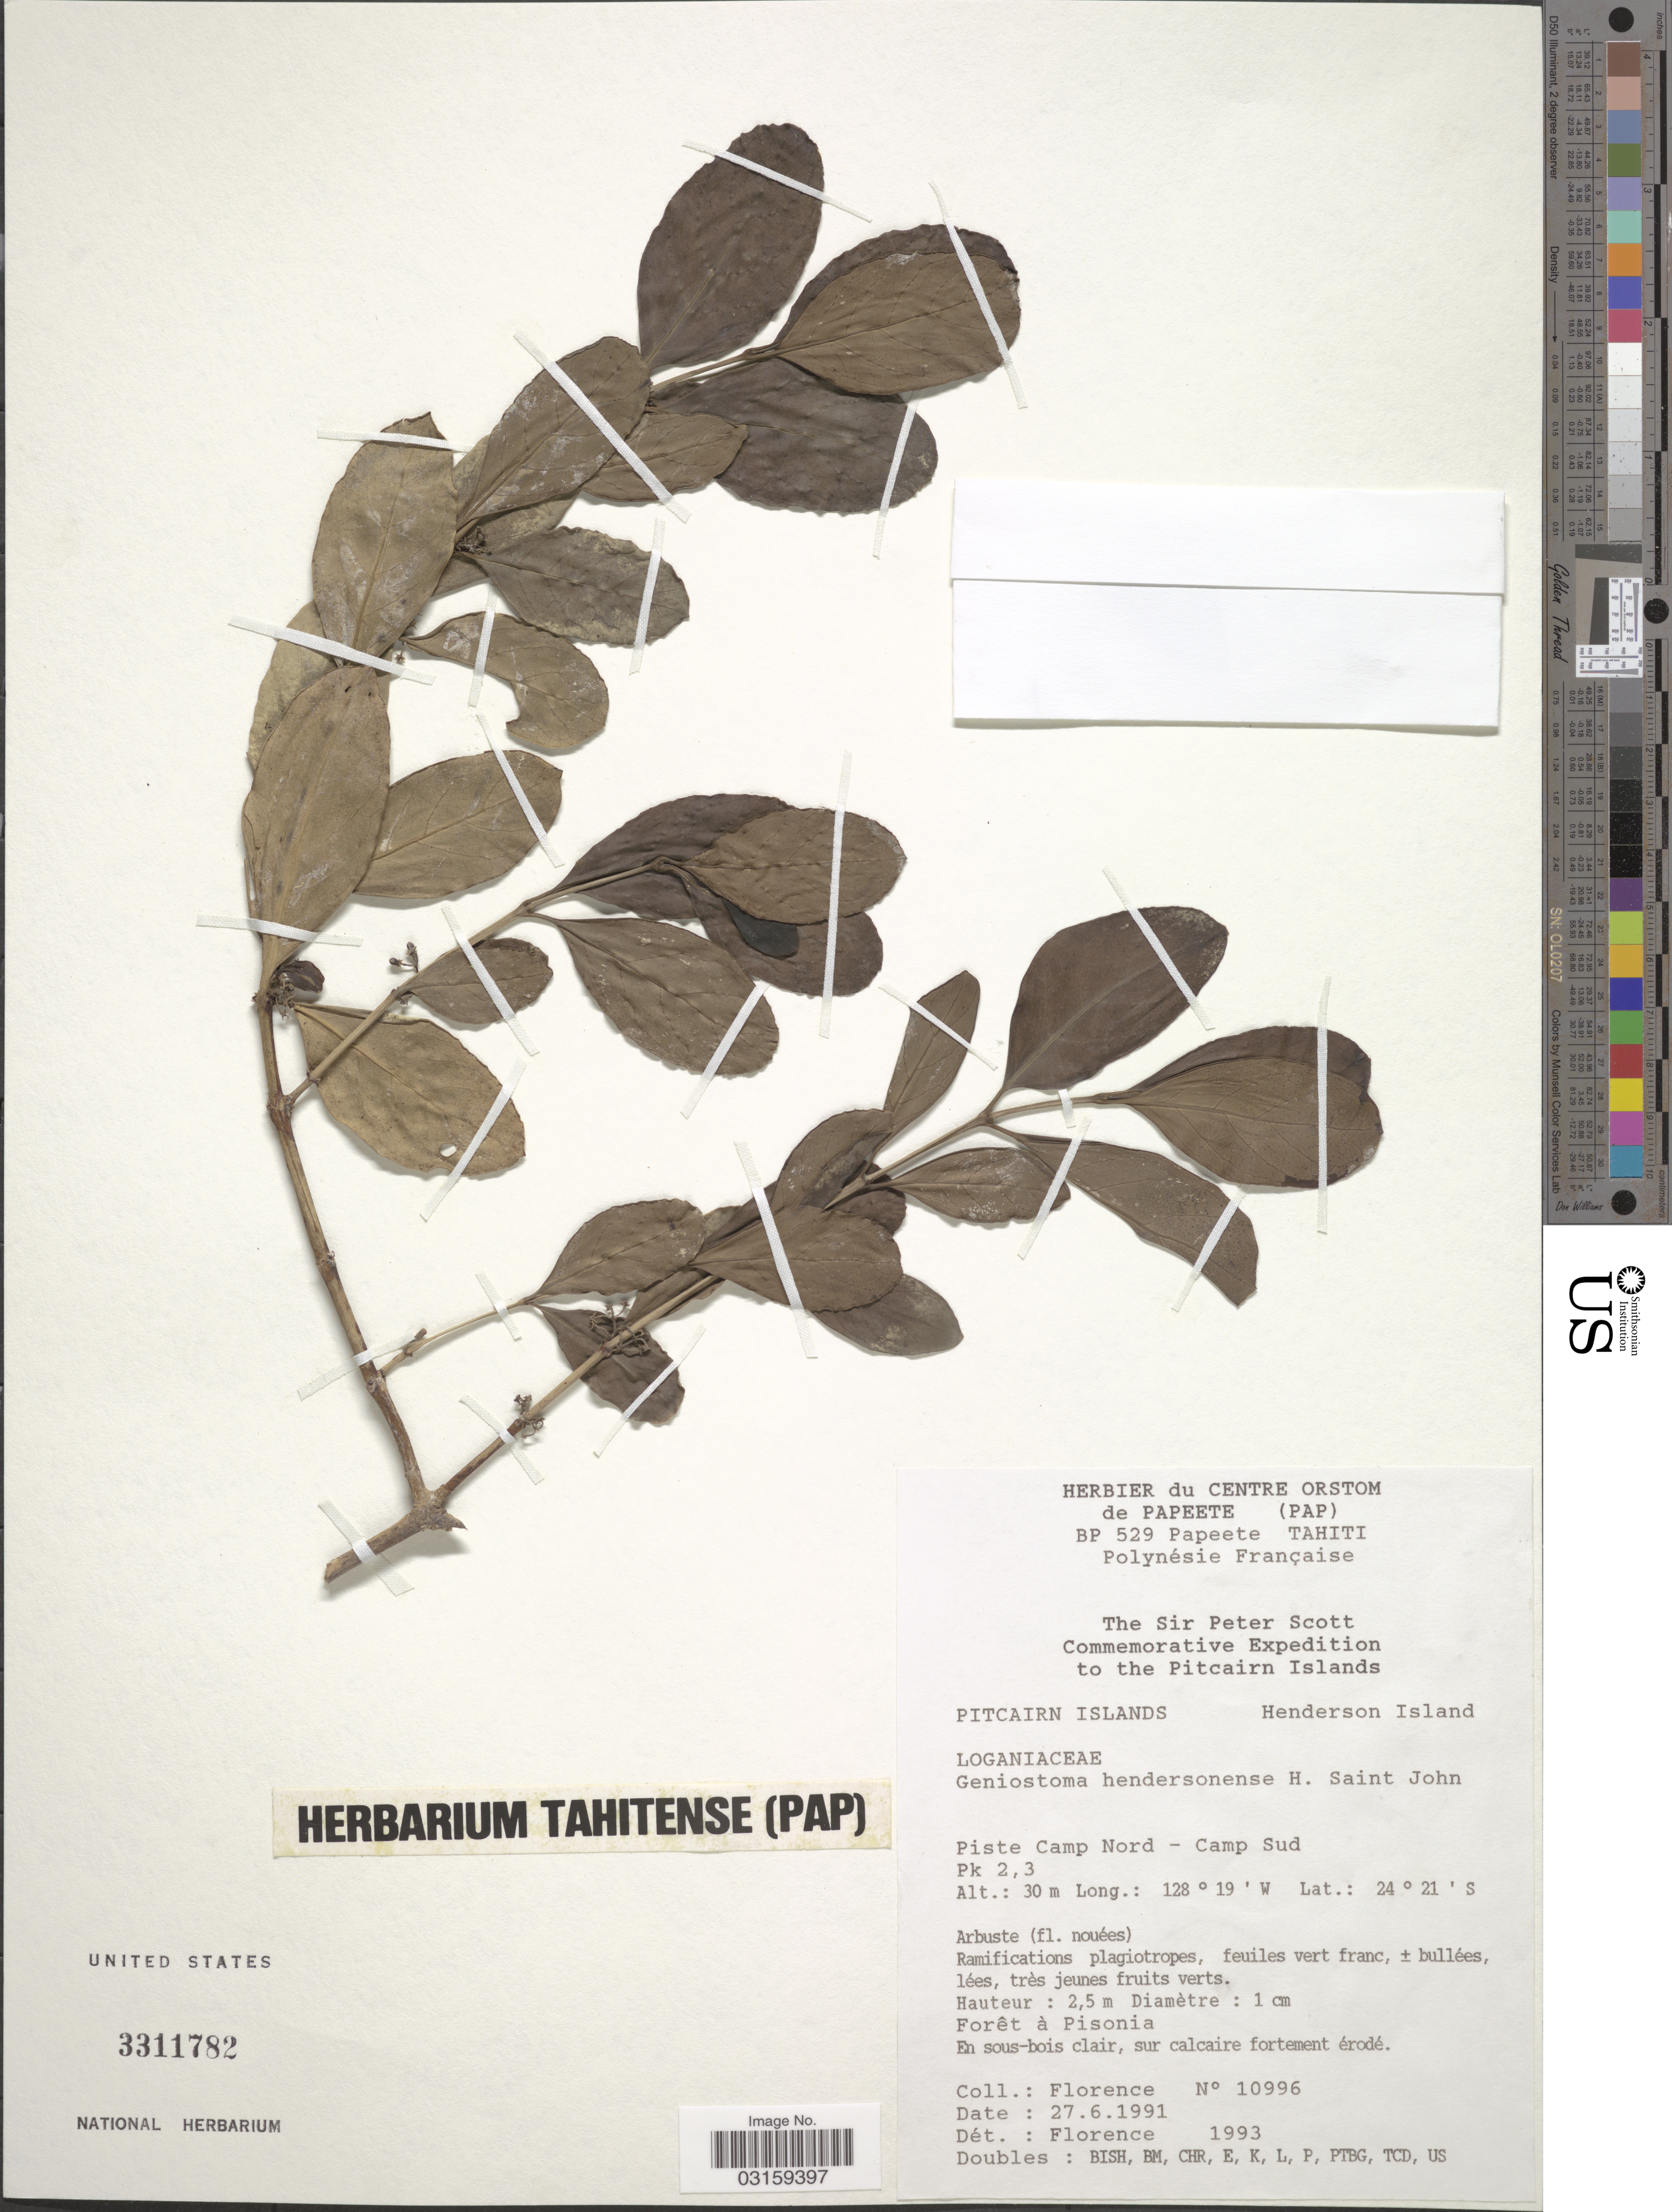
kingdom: Plantae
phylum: Tracheophyta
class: Magnoliopsida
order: Gentianales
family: Loganiaceae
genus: Geniostoma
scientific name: Geniostoma hendersonense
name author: H. St. John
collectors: -. Florence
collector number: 10996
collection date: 1991-06-27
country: Pitcairn Islands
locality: Pitcairn Islands. Henderson Island. Piste Camp Nord - Camp Sud. Pk 2.3.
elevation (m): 30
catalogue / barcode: US 3311782